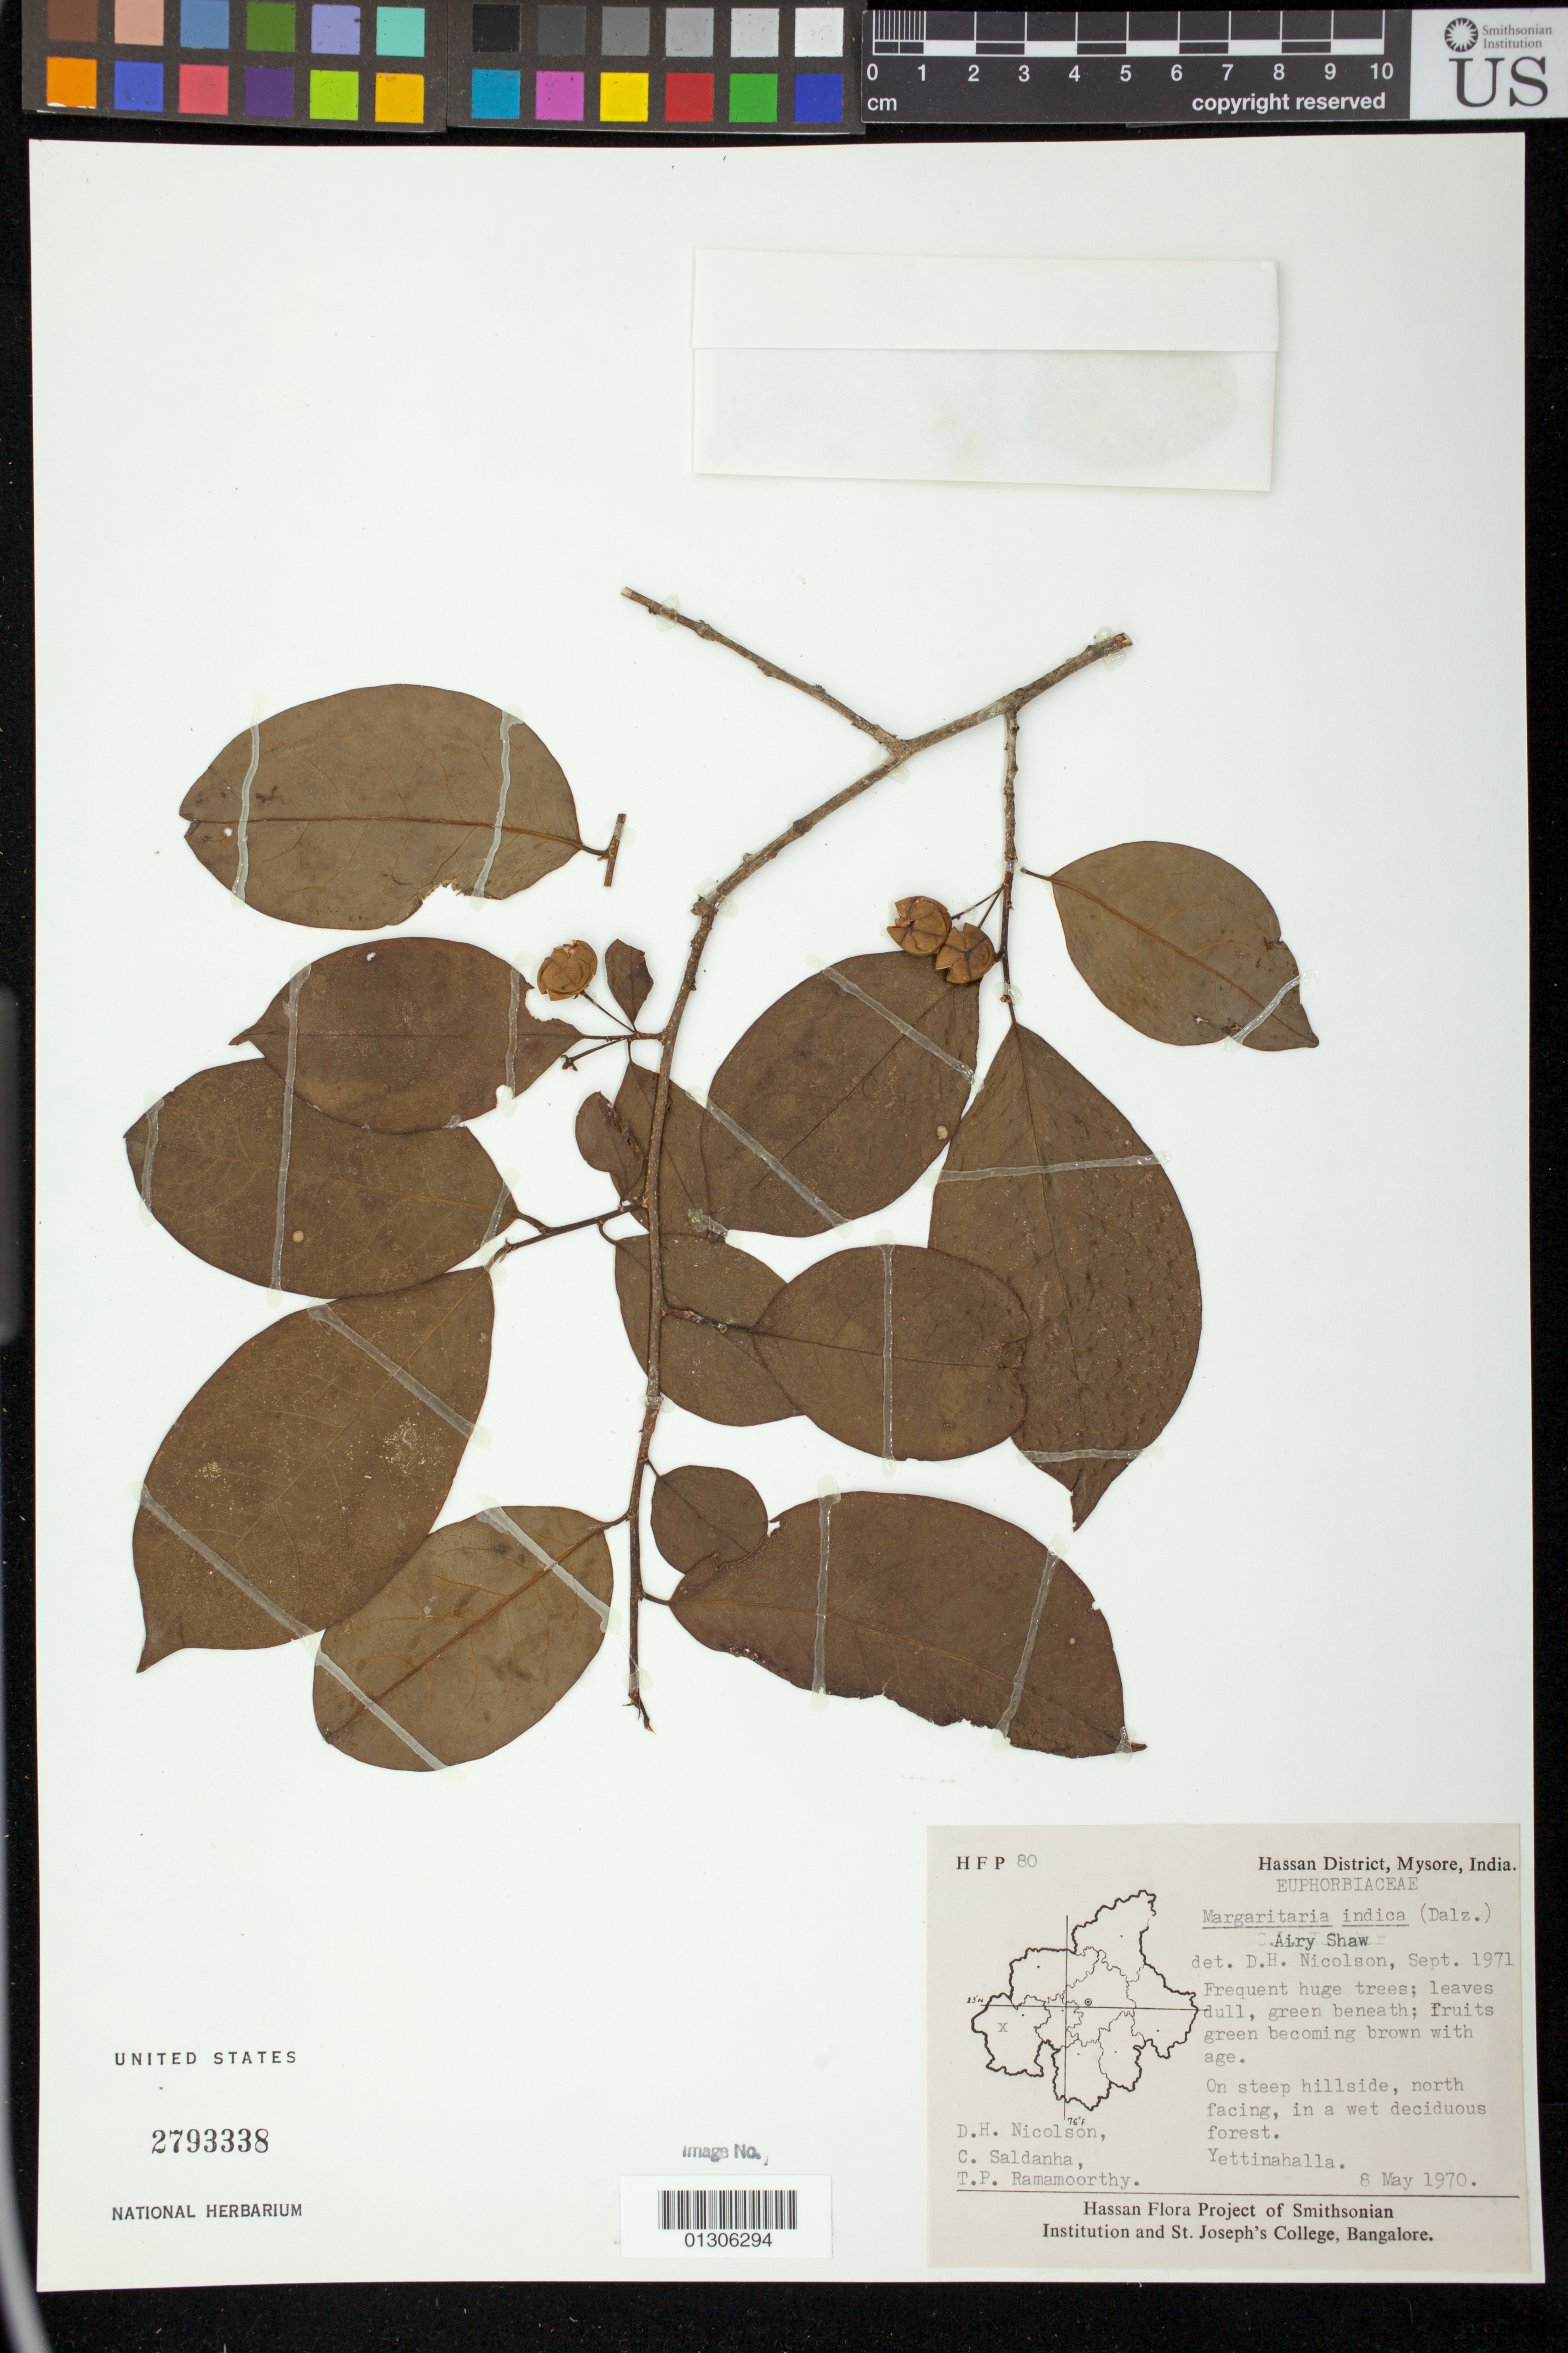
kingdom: Plantae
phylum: Tracheophyta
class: Magnoliopsida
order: Malpighiales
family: Phyllanthaceae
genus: Margaritaria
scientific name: Margaritaria indica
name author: (Dalzell) Airy Shaw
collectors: D. H. Nicolson, C. J. Saldanha & T. P. Ramamoorthy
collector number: HFP 80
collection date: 1970-08-05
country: India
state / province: Karnataka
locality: Yettinahalla [Yettinhalli] Hassan District, Mysore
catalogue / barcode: US 2793338